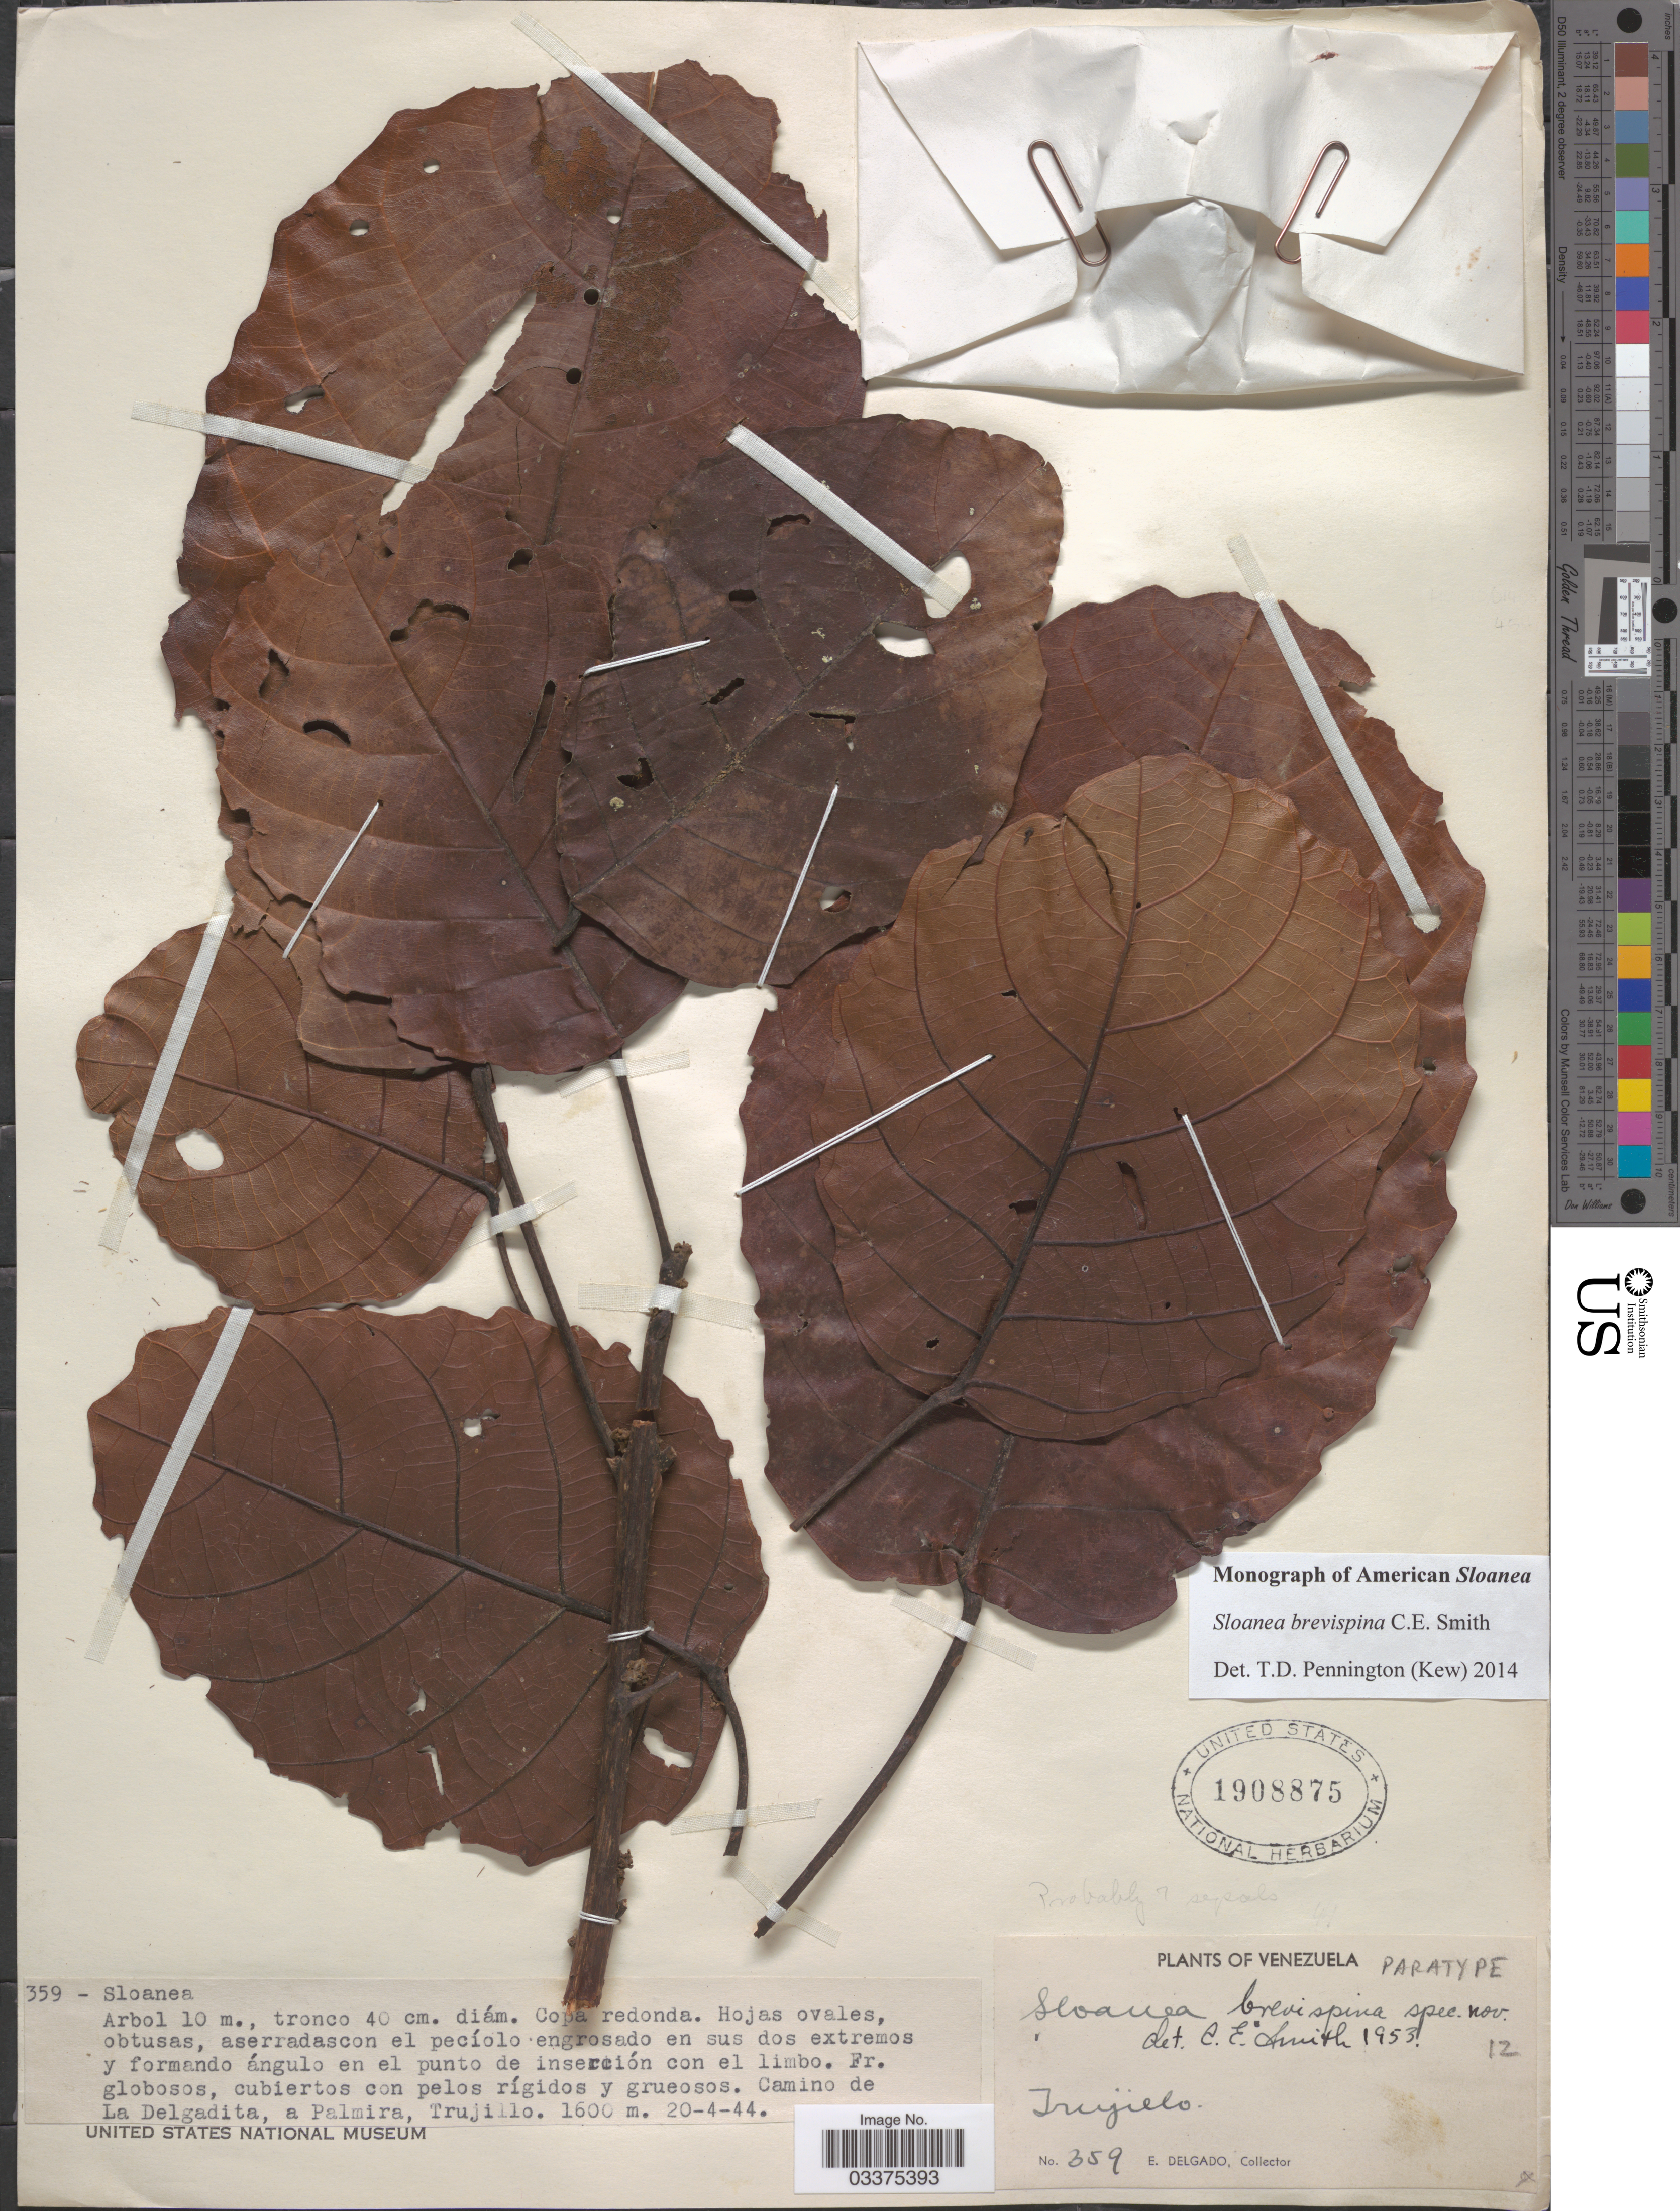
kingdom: Plantae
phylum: Tracheophyta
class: Magnoliopsida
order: Oxalidales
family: Elaeocarpaceae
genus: Sloanea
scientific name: Sloanea brevispina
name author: Earle Sm.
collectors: E. Delgado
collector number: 359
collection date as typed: Transcribed d/m/y: 20/4/44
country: Venezuela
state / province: Trujillo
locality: Camino de La Delgadita, a Palmira.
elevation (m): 1600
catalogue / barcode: US 1908875